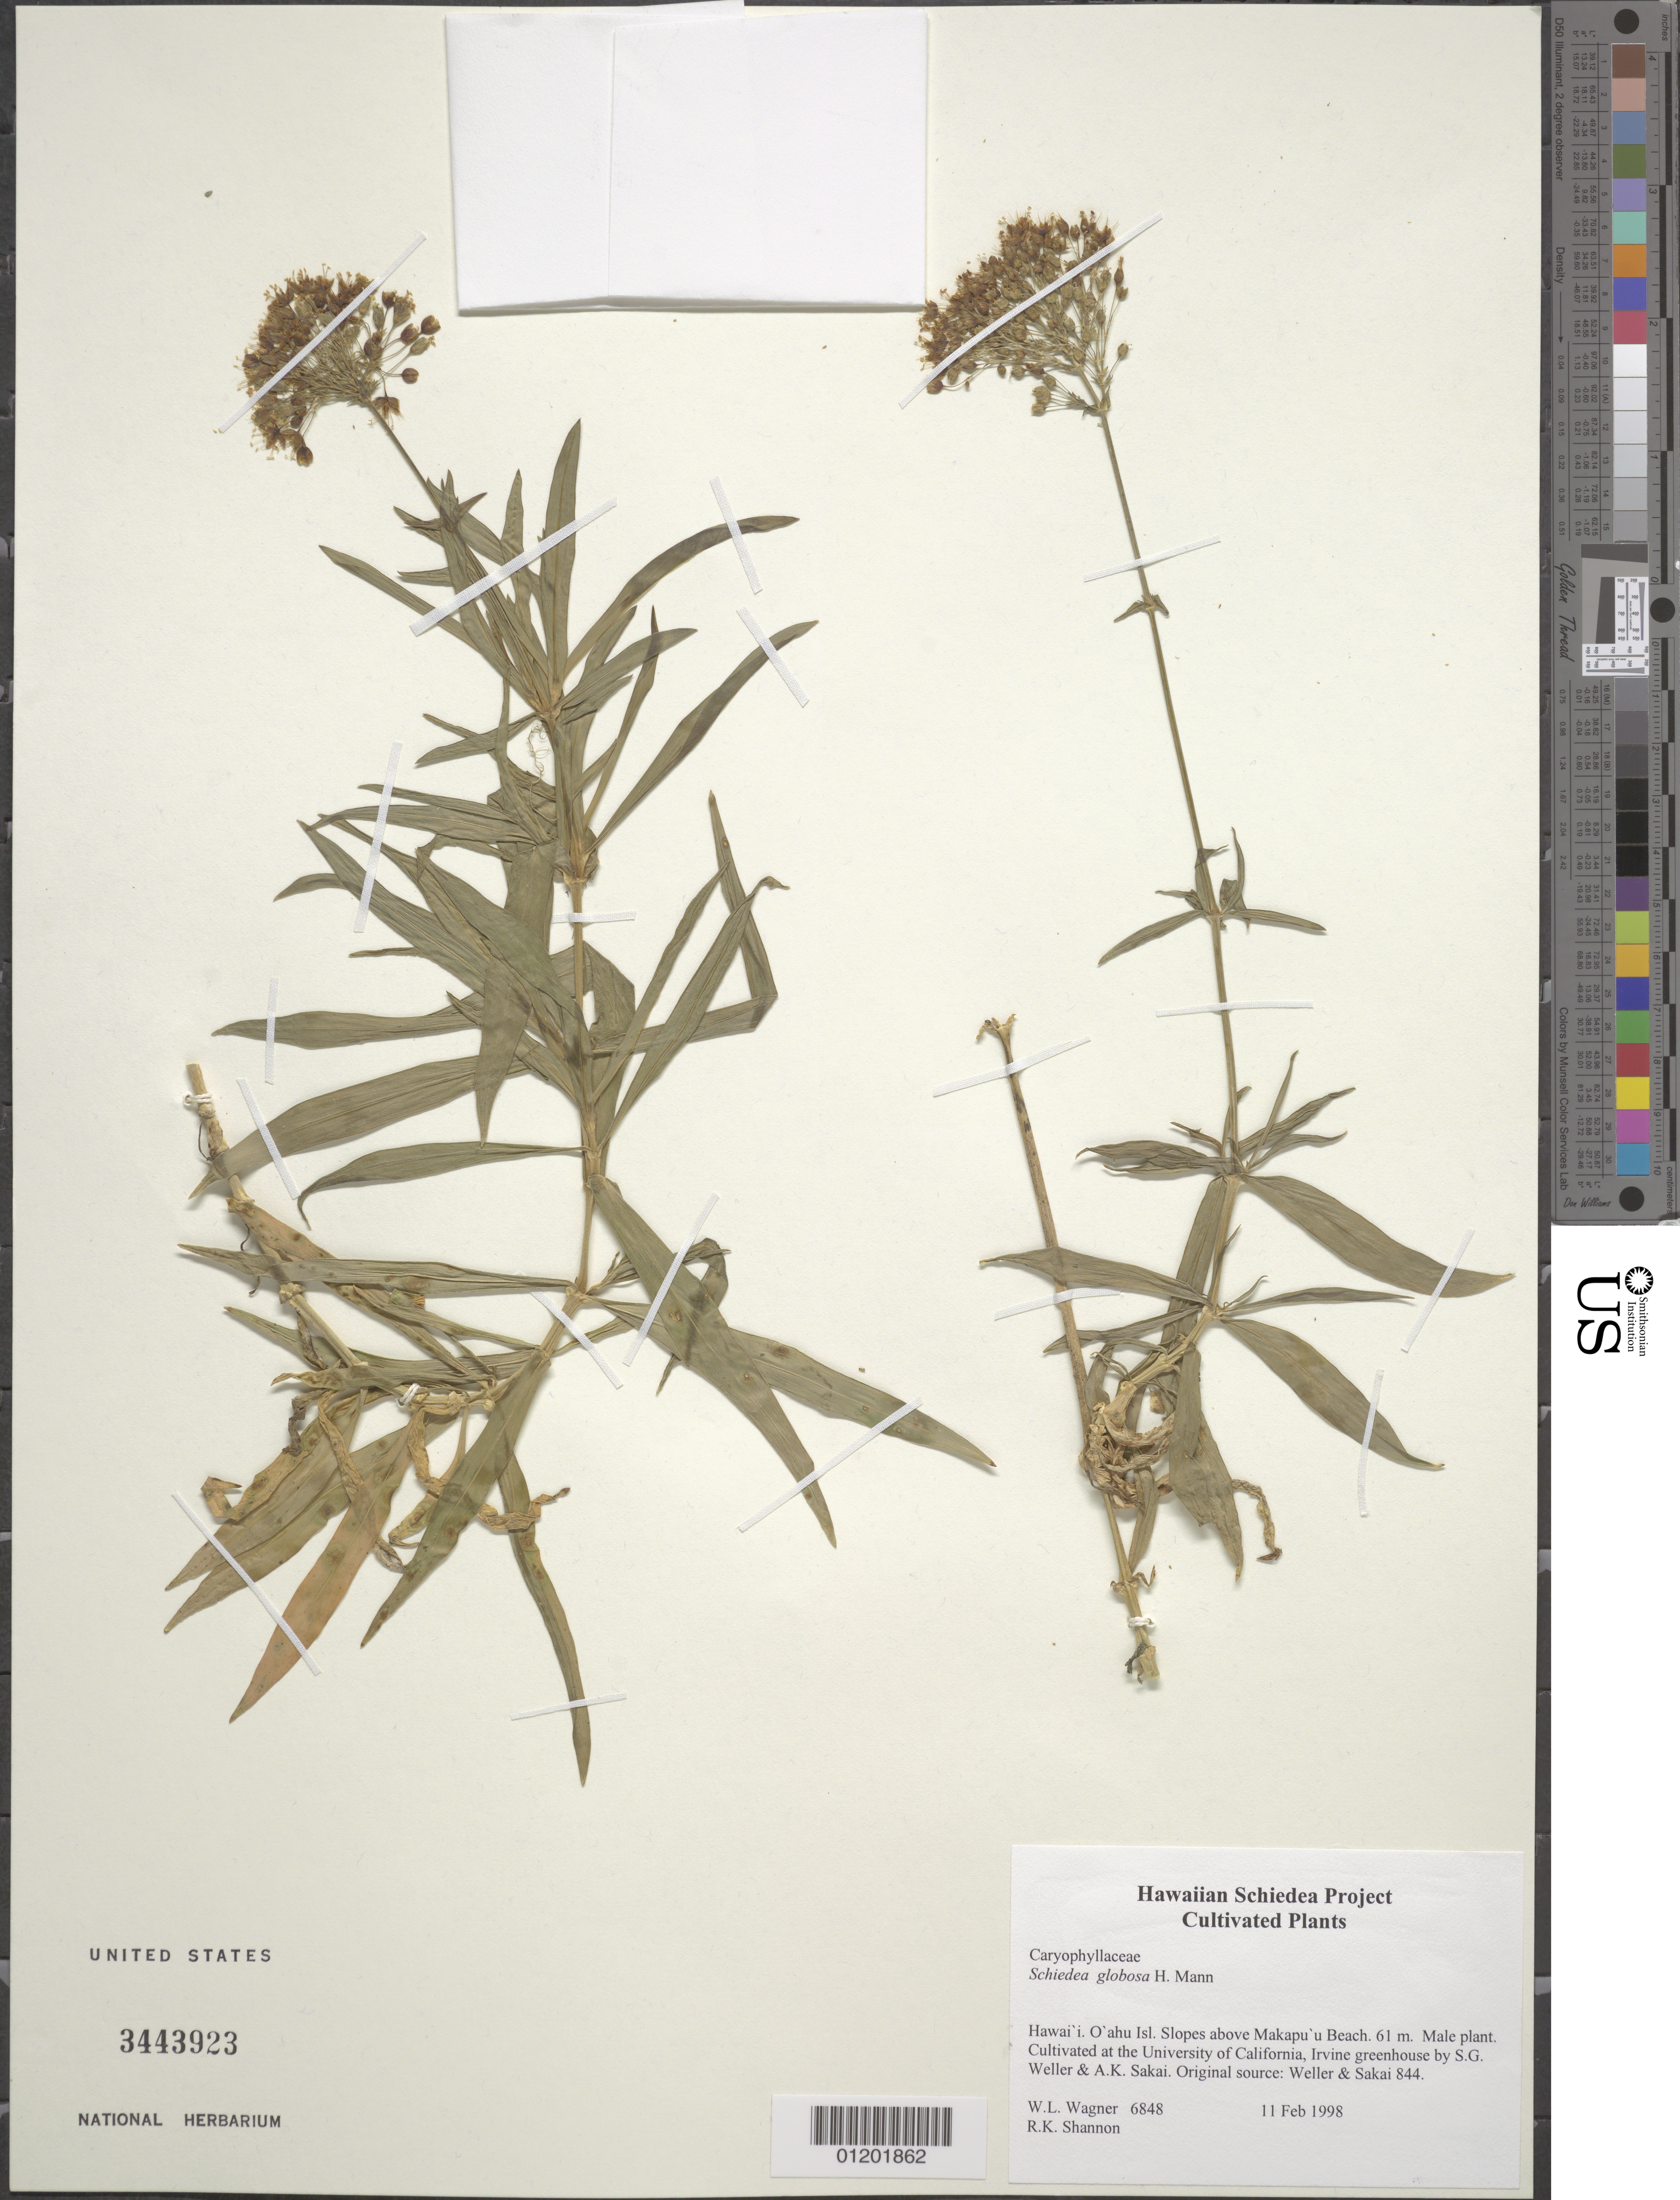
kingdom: Plantae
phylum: Tracheophyta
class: Magnoliopsida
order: Caryophyllales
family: Caryophyllaceae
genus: Schiedea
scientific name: Schiedea globosa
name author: H. Mann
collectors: W. L. Wagner & R. Shannon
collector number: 6848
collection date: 1998-02-11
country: United States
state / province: California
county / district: Orange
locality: University of California, Irvine greenhouse.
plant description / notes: Cultivated at the University of California, Irvine greenhouse by S.G. Weller & A.K. Sakai. Original source: Weller & Sakai 844, O'ahu, Slopes above Makapu'u Beach, 61 m.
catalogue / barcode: US 3443923